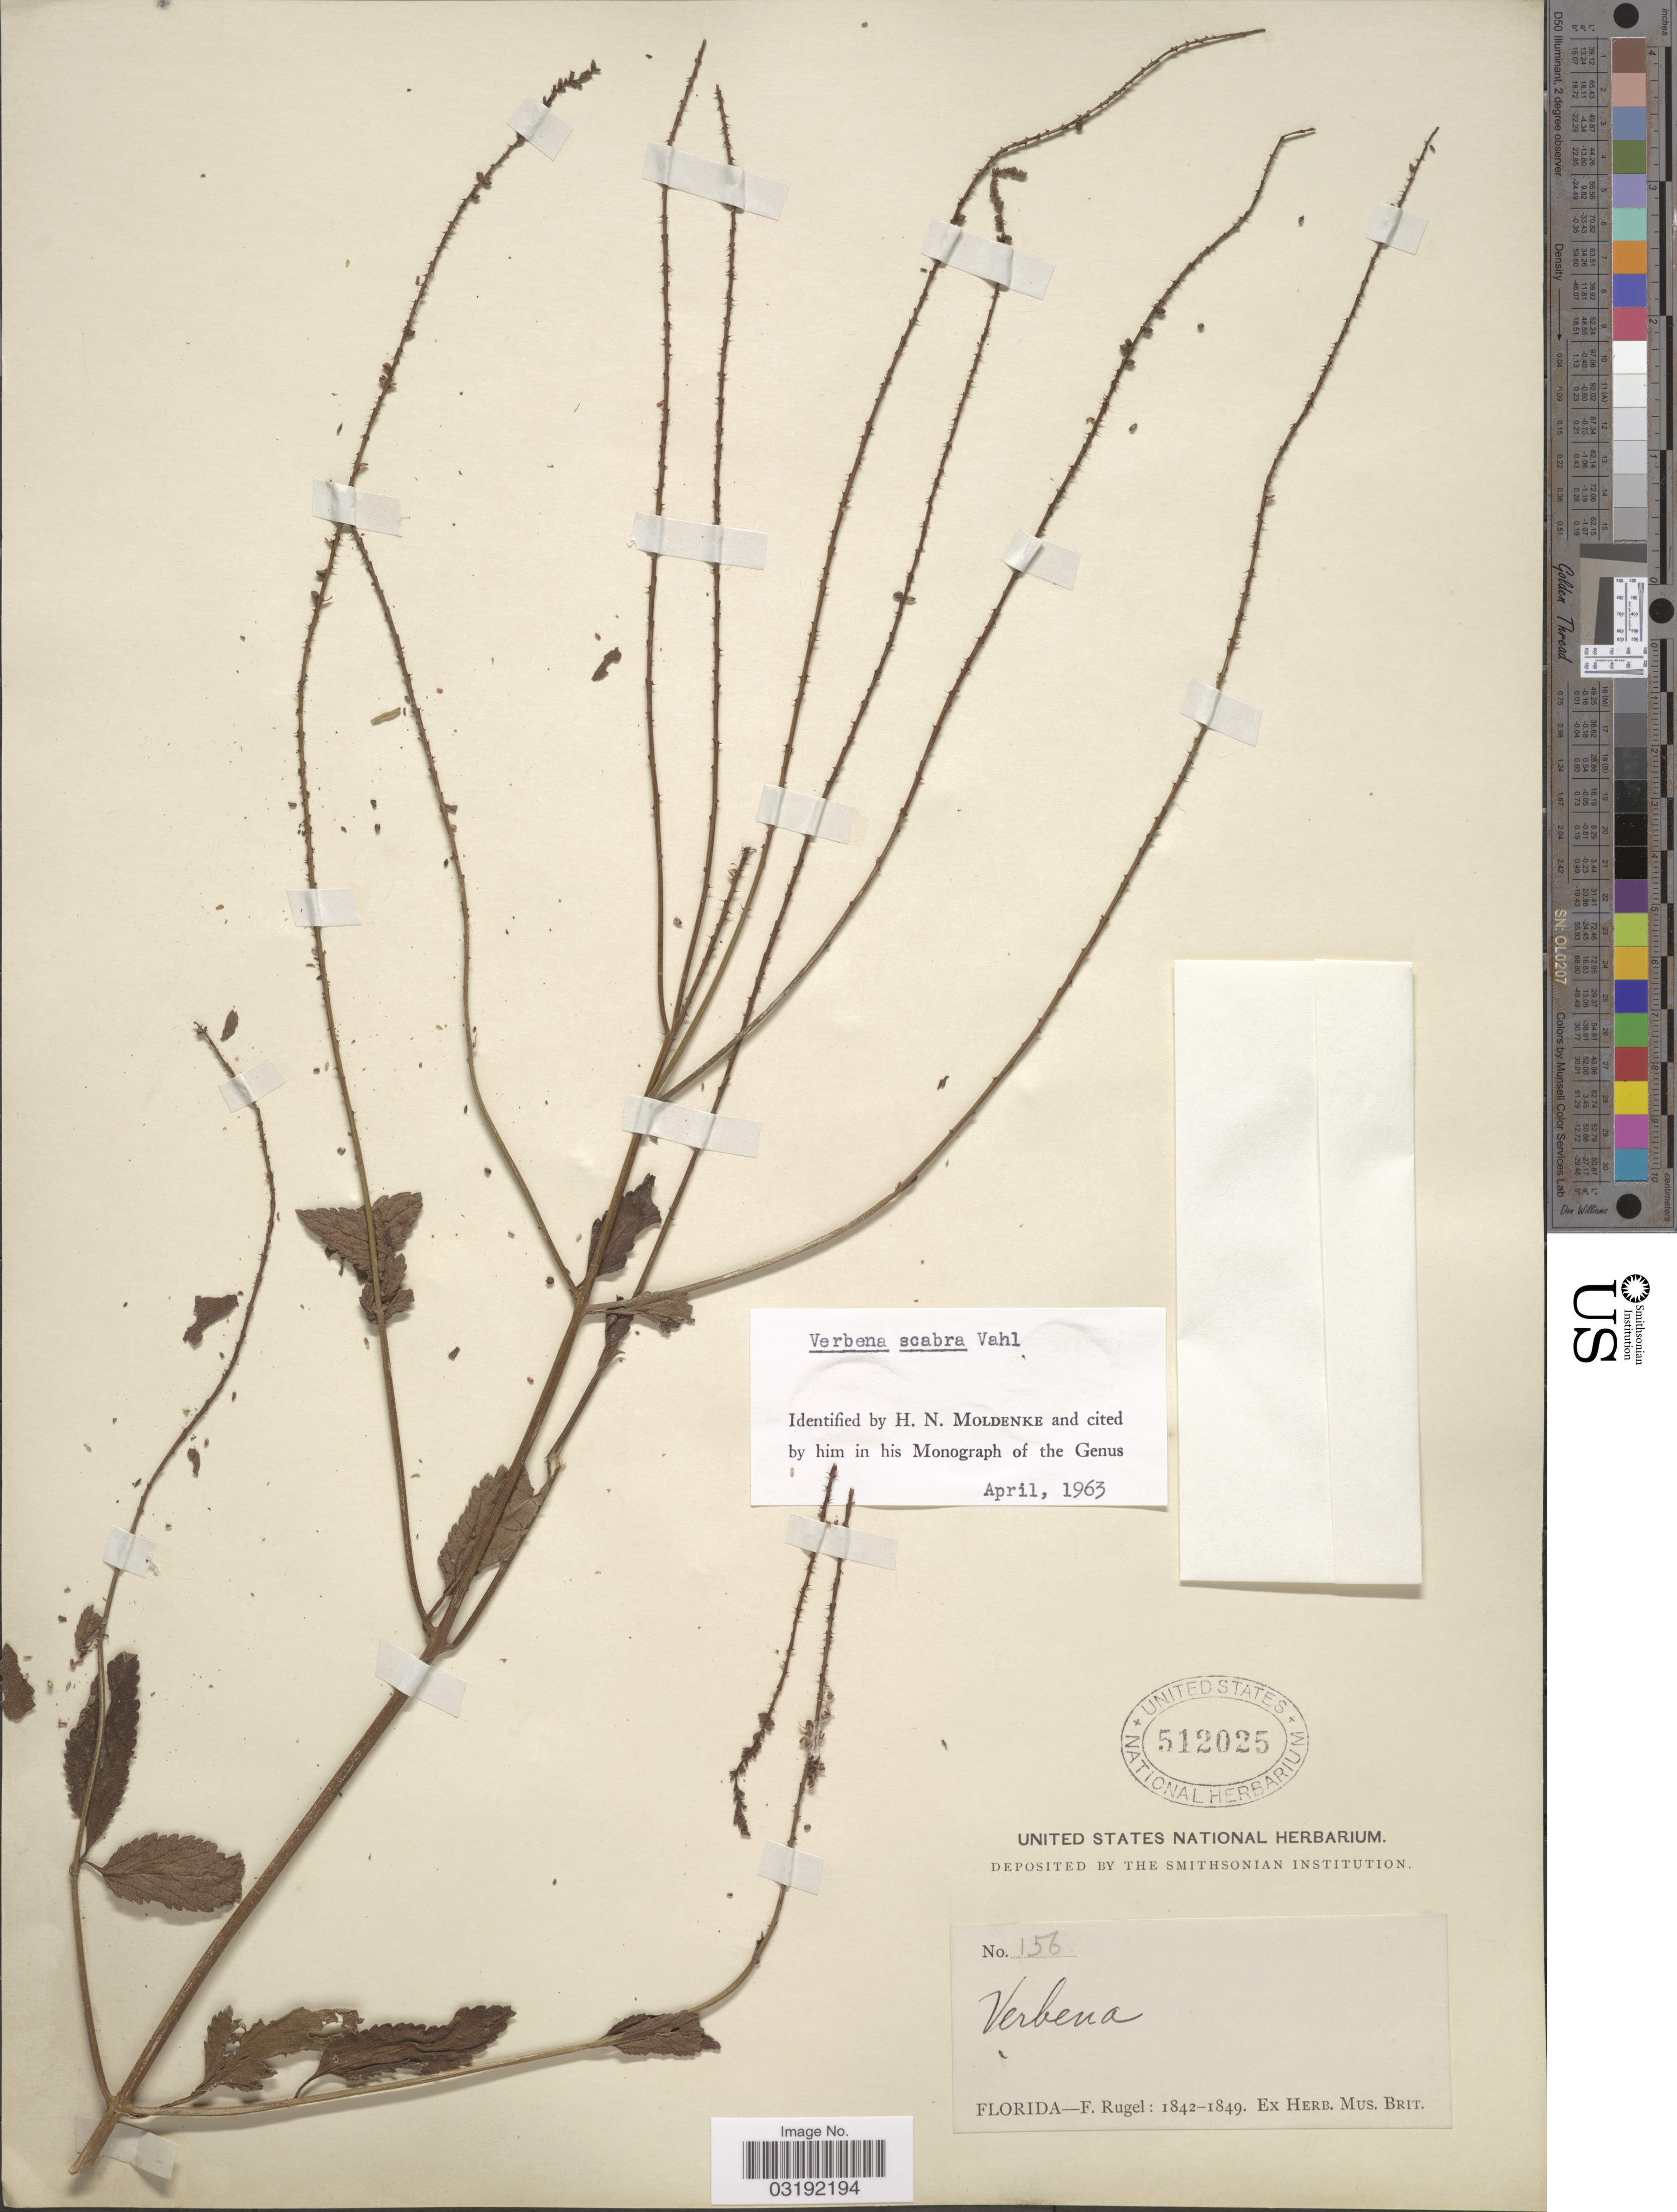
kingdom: Plantae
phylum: Tracheophyta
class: Magnoliopsida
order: Lamiales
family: Verbenaceae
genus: Verbena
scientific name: Verbena scabra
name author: Vahl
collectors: F. Rugel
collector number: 156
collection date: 1842/1849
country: United States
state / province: Florida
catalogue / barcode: US 512025